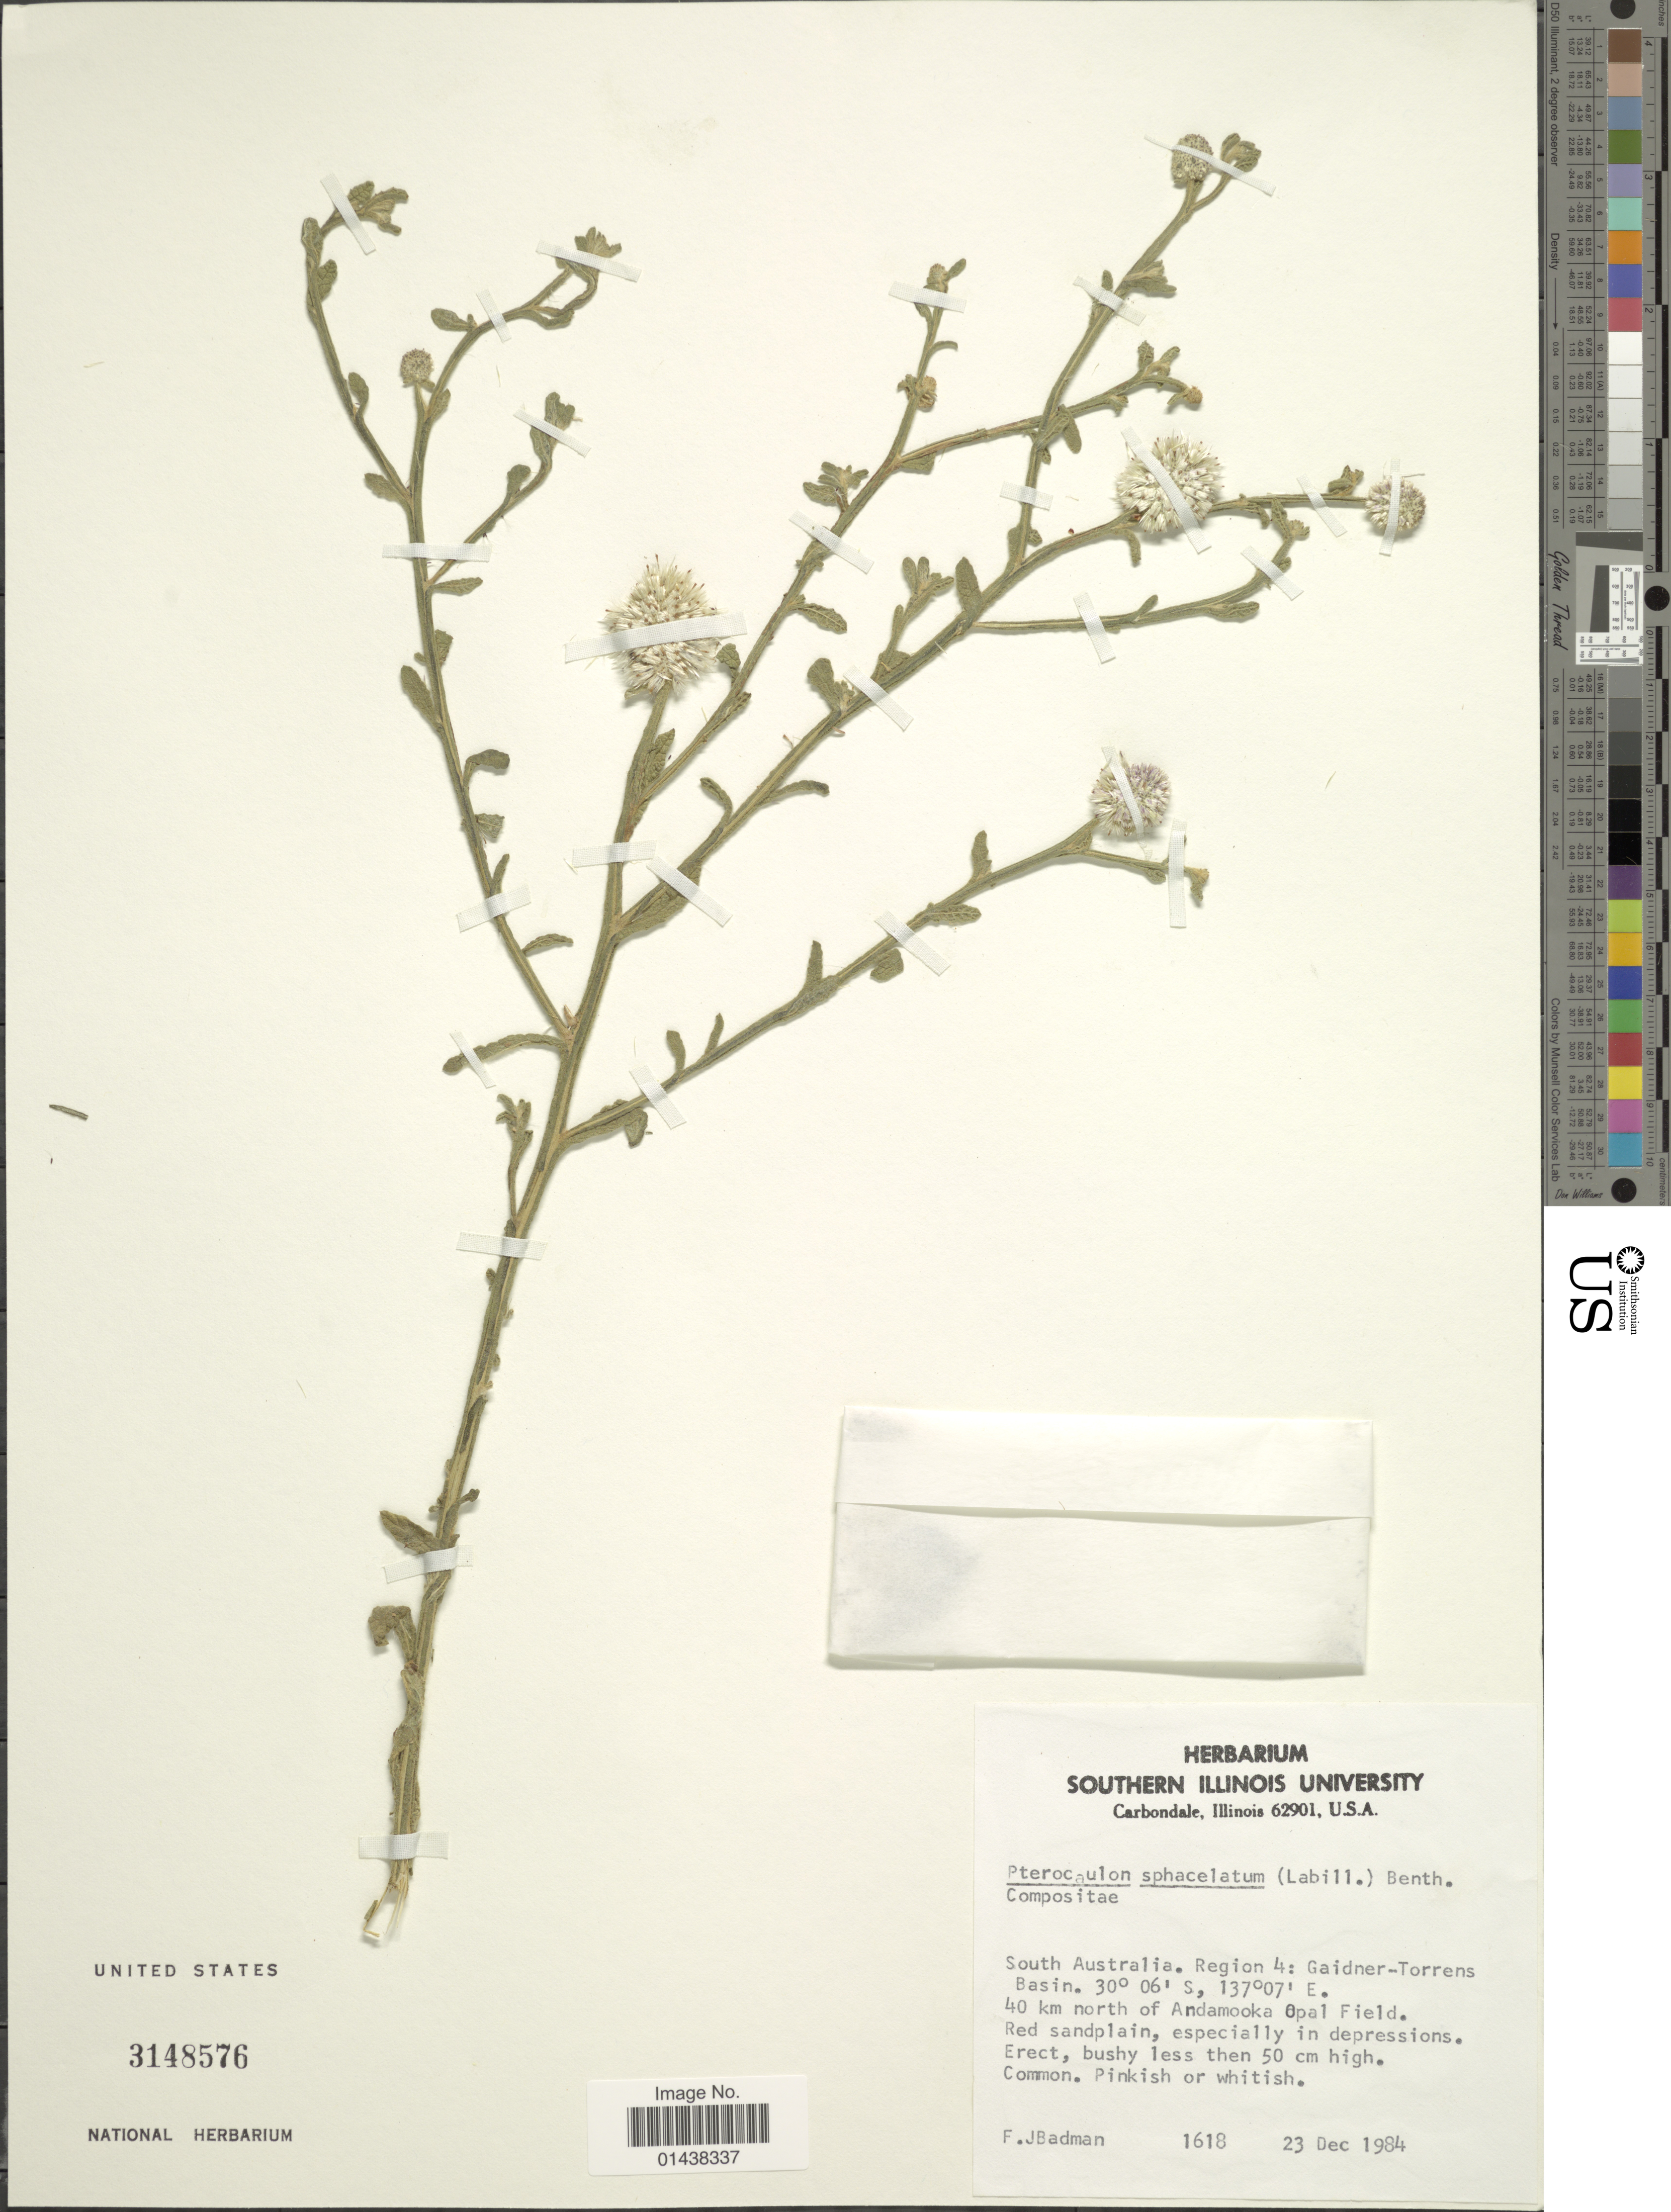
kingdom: Plantae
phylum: Tracheophyta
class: Magnoliopsida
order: Asterales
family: Asteraceae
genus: Pterocaulon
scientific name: Pterocaulon sphacelatum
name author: (Labill.) F. Muell.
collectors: F. Badman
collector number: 1618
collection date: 1984-12-23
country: Australia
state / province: South Australia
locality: Region 4: Gaidner-Torrens Basin, 40 km north of Andamooka Opal Field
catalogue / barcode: US 3148576